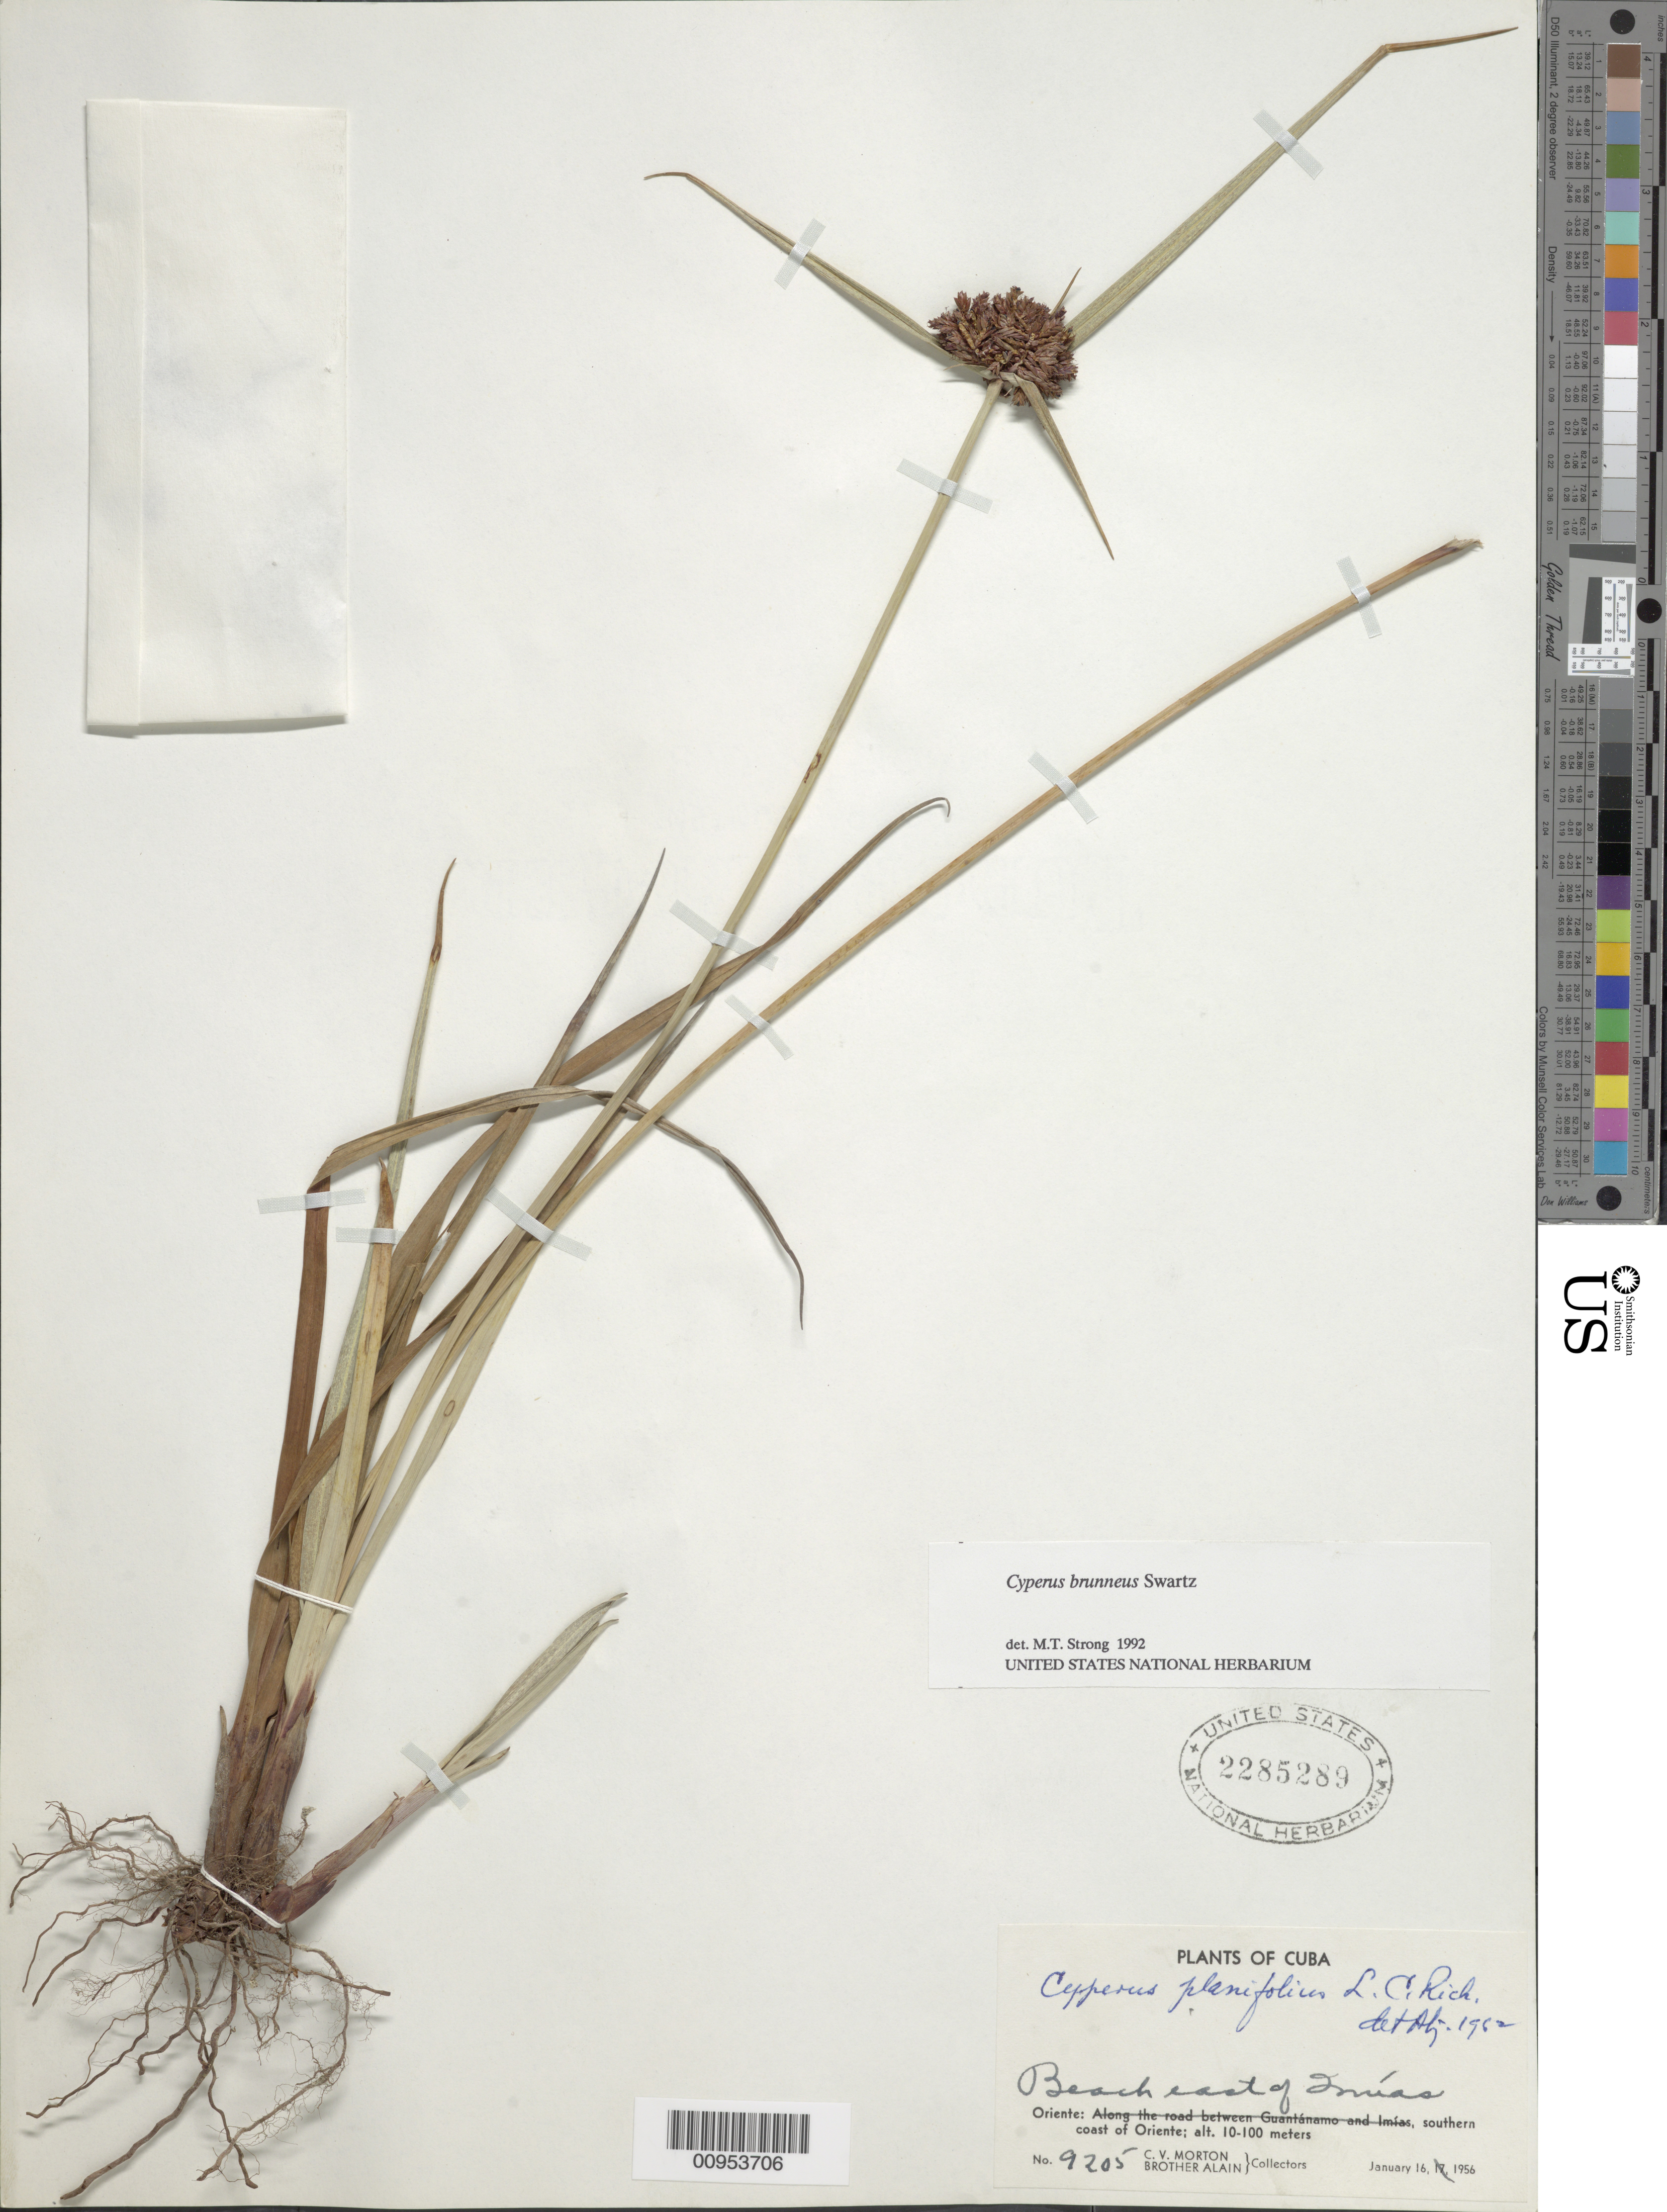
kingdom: Plantae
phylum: Tracheophyta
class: Liliopsida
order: Poales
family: Cyperaceae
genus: Cyperus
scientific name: Cyperus brunneus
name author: Sw.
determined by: Strong, M. T., (US), Smithsonian Institution - National Museum of Natural History (UNITED STATES)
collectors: C. V. Morton & A. H. Liogier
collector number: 9205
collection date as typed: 16 Jan 1956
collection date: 1956-01-16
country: Cuba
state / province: Oriente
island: Cuba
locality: Beach E of "Inías", southern coast of Oriente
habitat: Beach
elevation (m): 10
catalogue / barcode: US 2285289